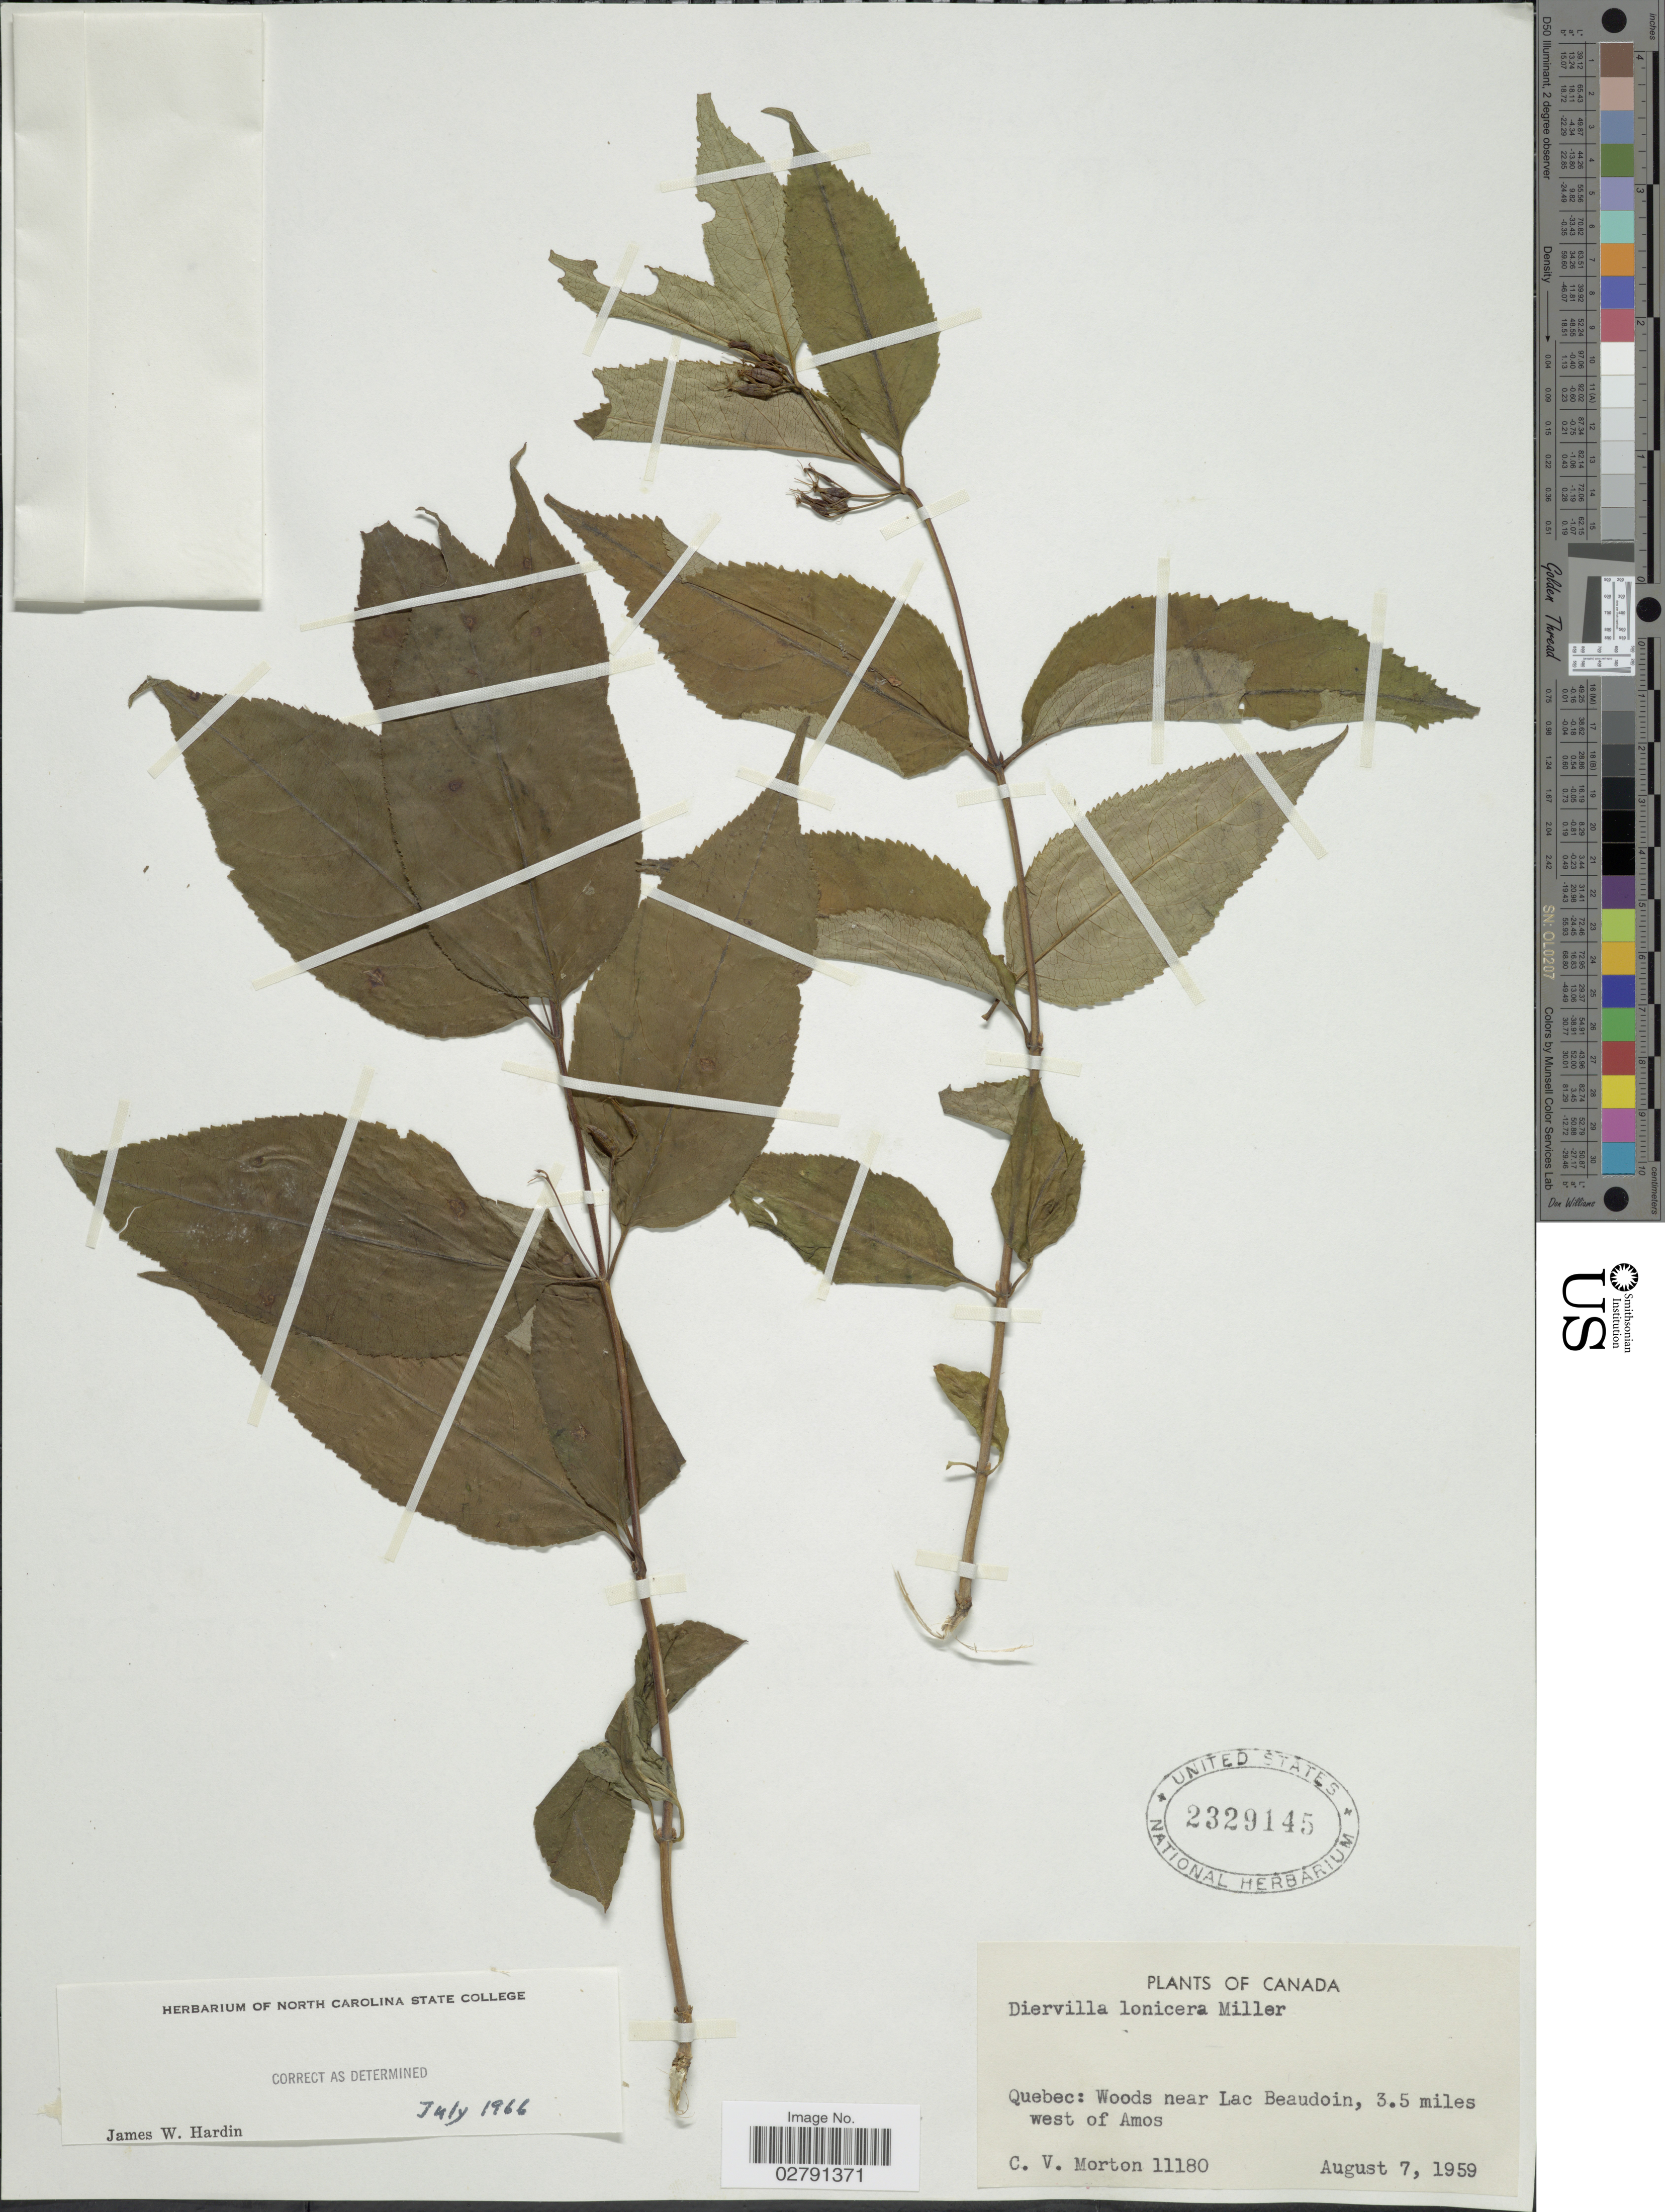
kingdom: Plantae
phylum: Tracheophyta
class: Magnoliopsida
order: Dipsacales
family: Caprifoliaceae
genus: Diervilla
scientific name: Diervilla lonicera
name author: Mill.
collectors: C. V. Morton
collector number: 11180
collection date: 1959-08-07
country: Canada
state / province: Quebec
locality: Woods near Lac Beaudoin, 3.5 miles west of Amos.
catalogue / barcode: US 2329145